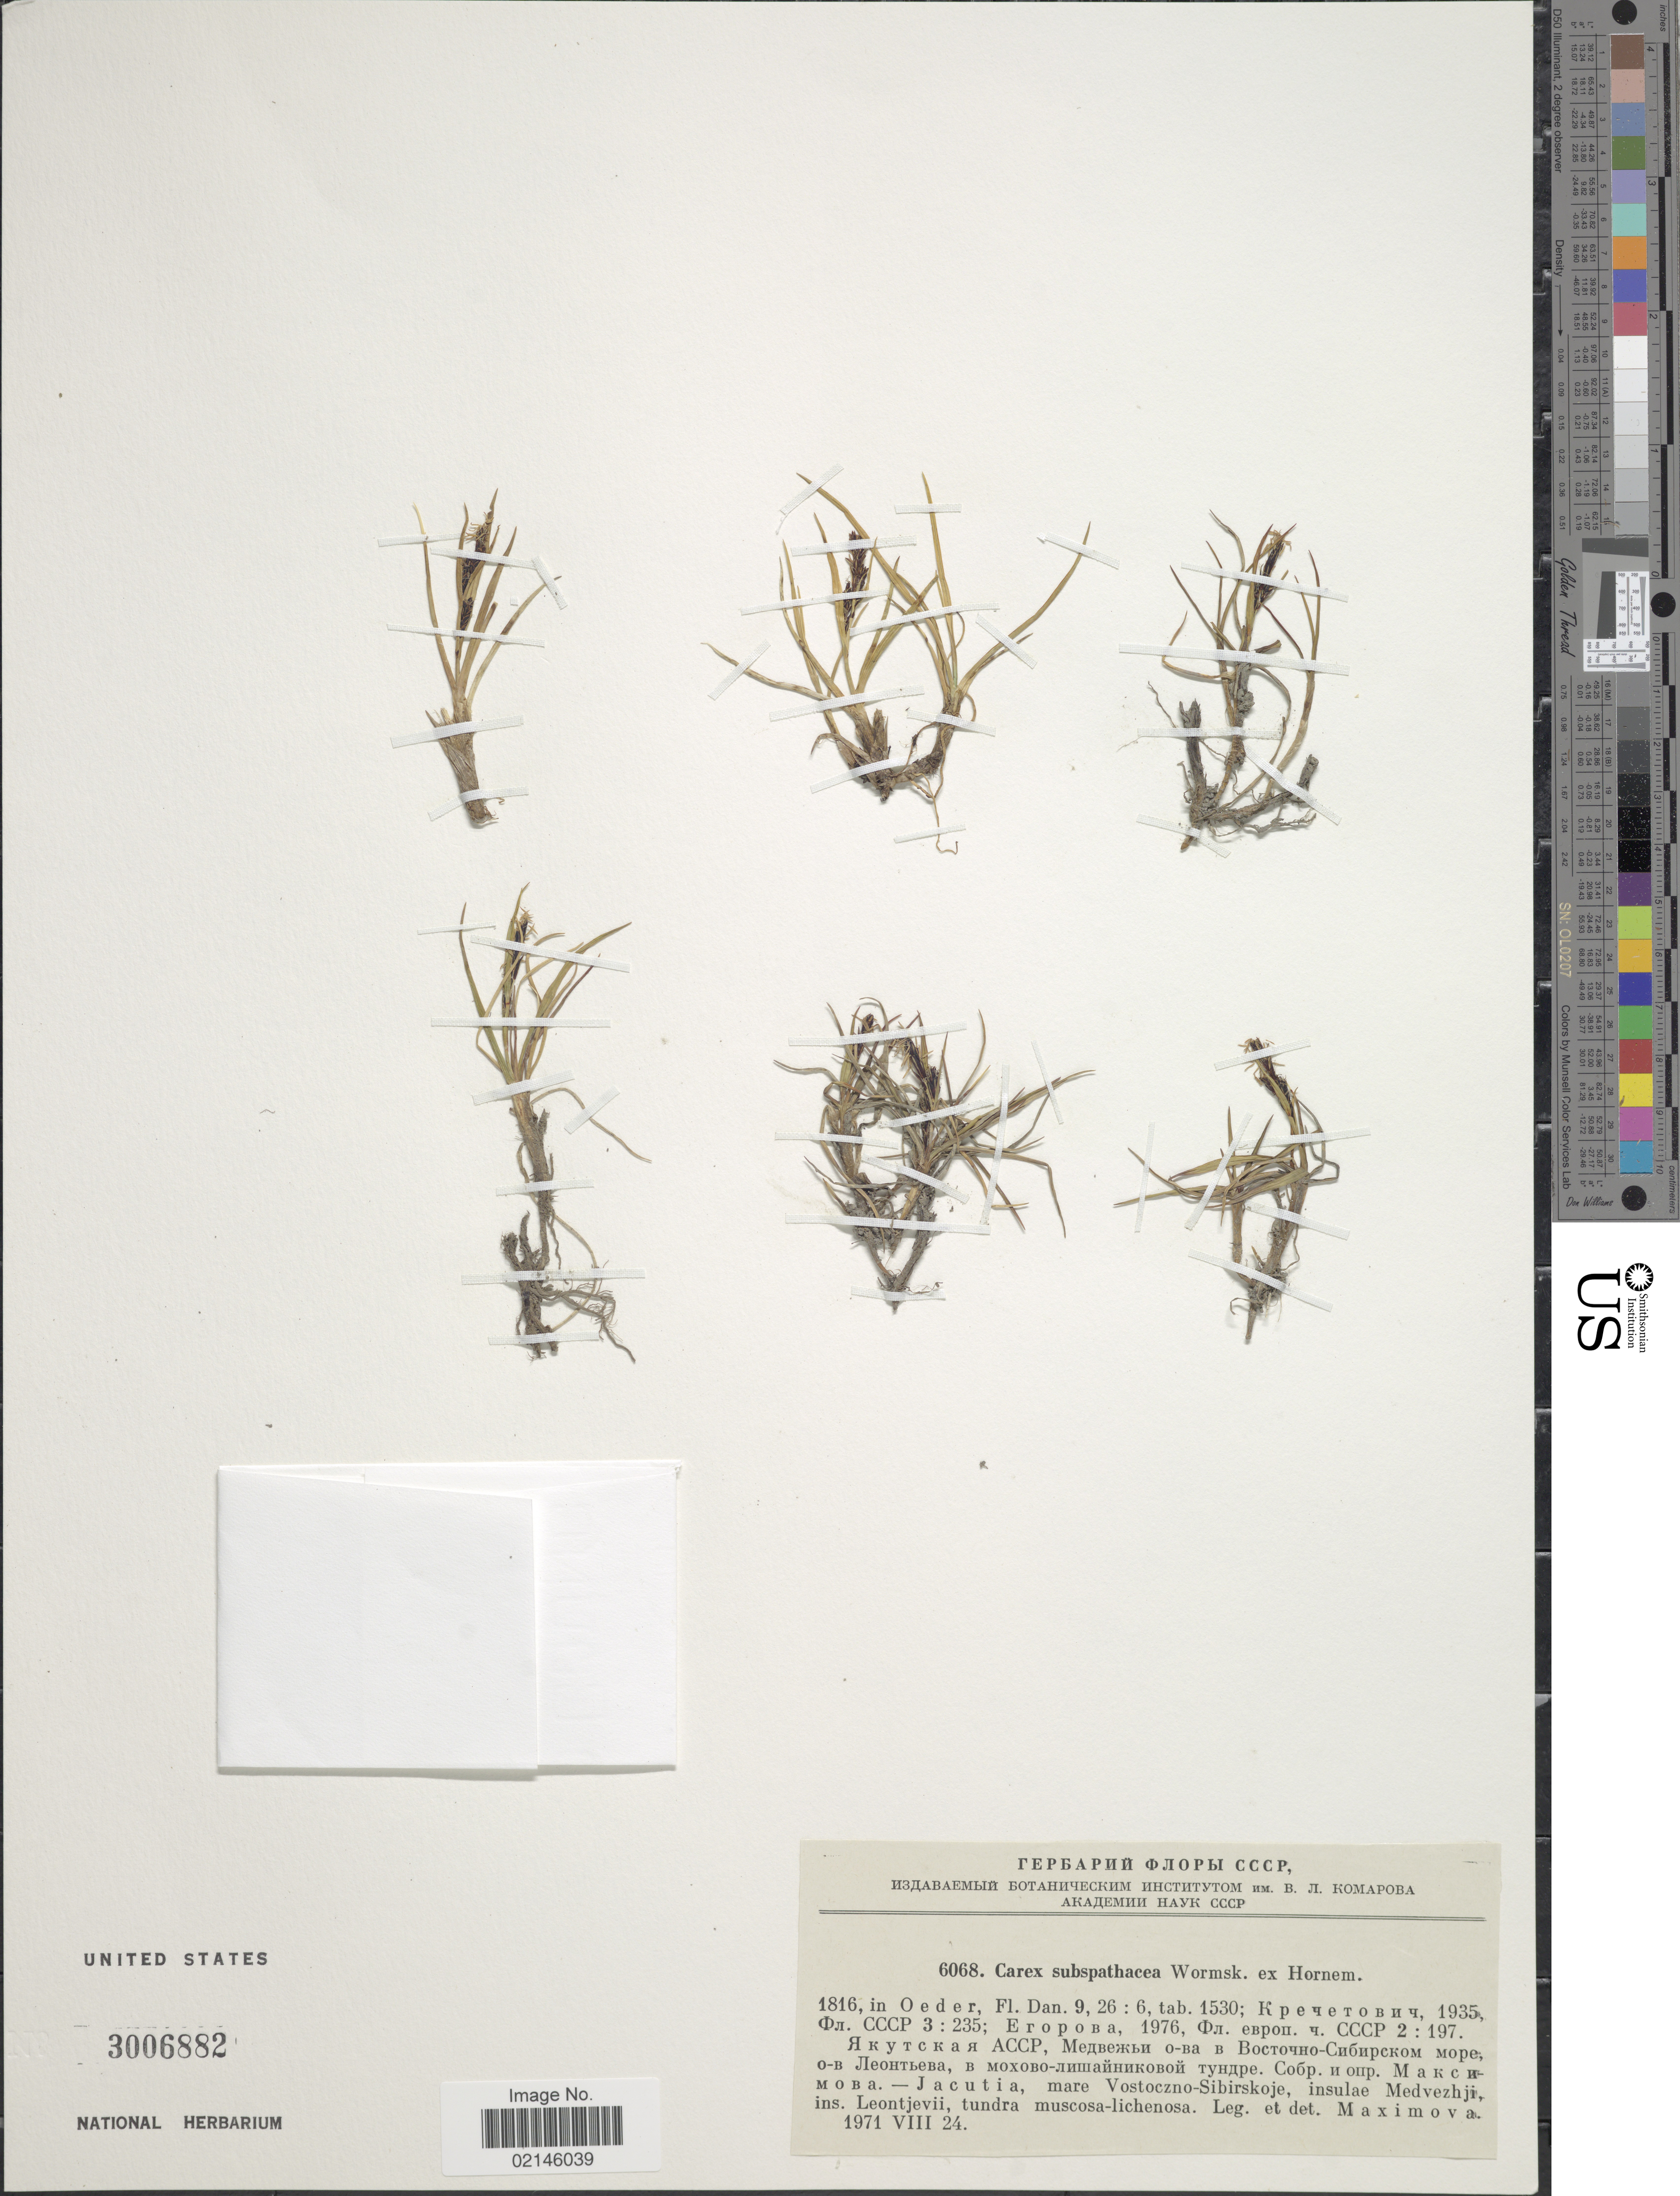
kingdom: Plantae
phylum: Tracheophyta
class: Liliopsida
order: Poales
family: Cyperaceae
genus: Carex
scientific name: Carex subspathacea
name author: Wormsk. ex Hornem.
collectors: Maximova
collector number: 6068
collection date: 1971-08-24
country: Russian Federation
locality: Jacutia, mare Vostoczno-Sibirskoje, insulae Medvezhji, ins. Leontjevii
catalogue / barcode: US 3006882